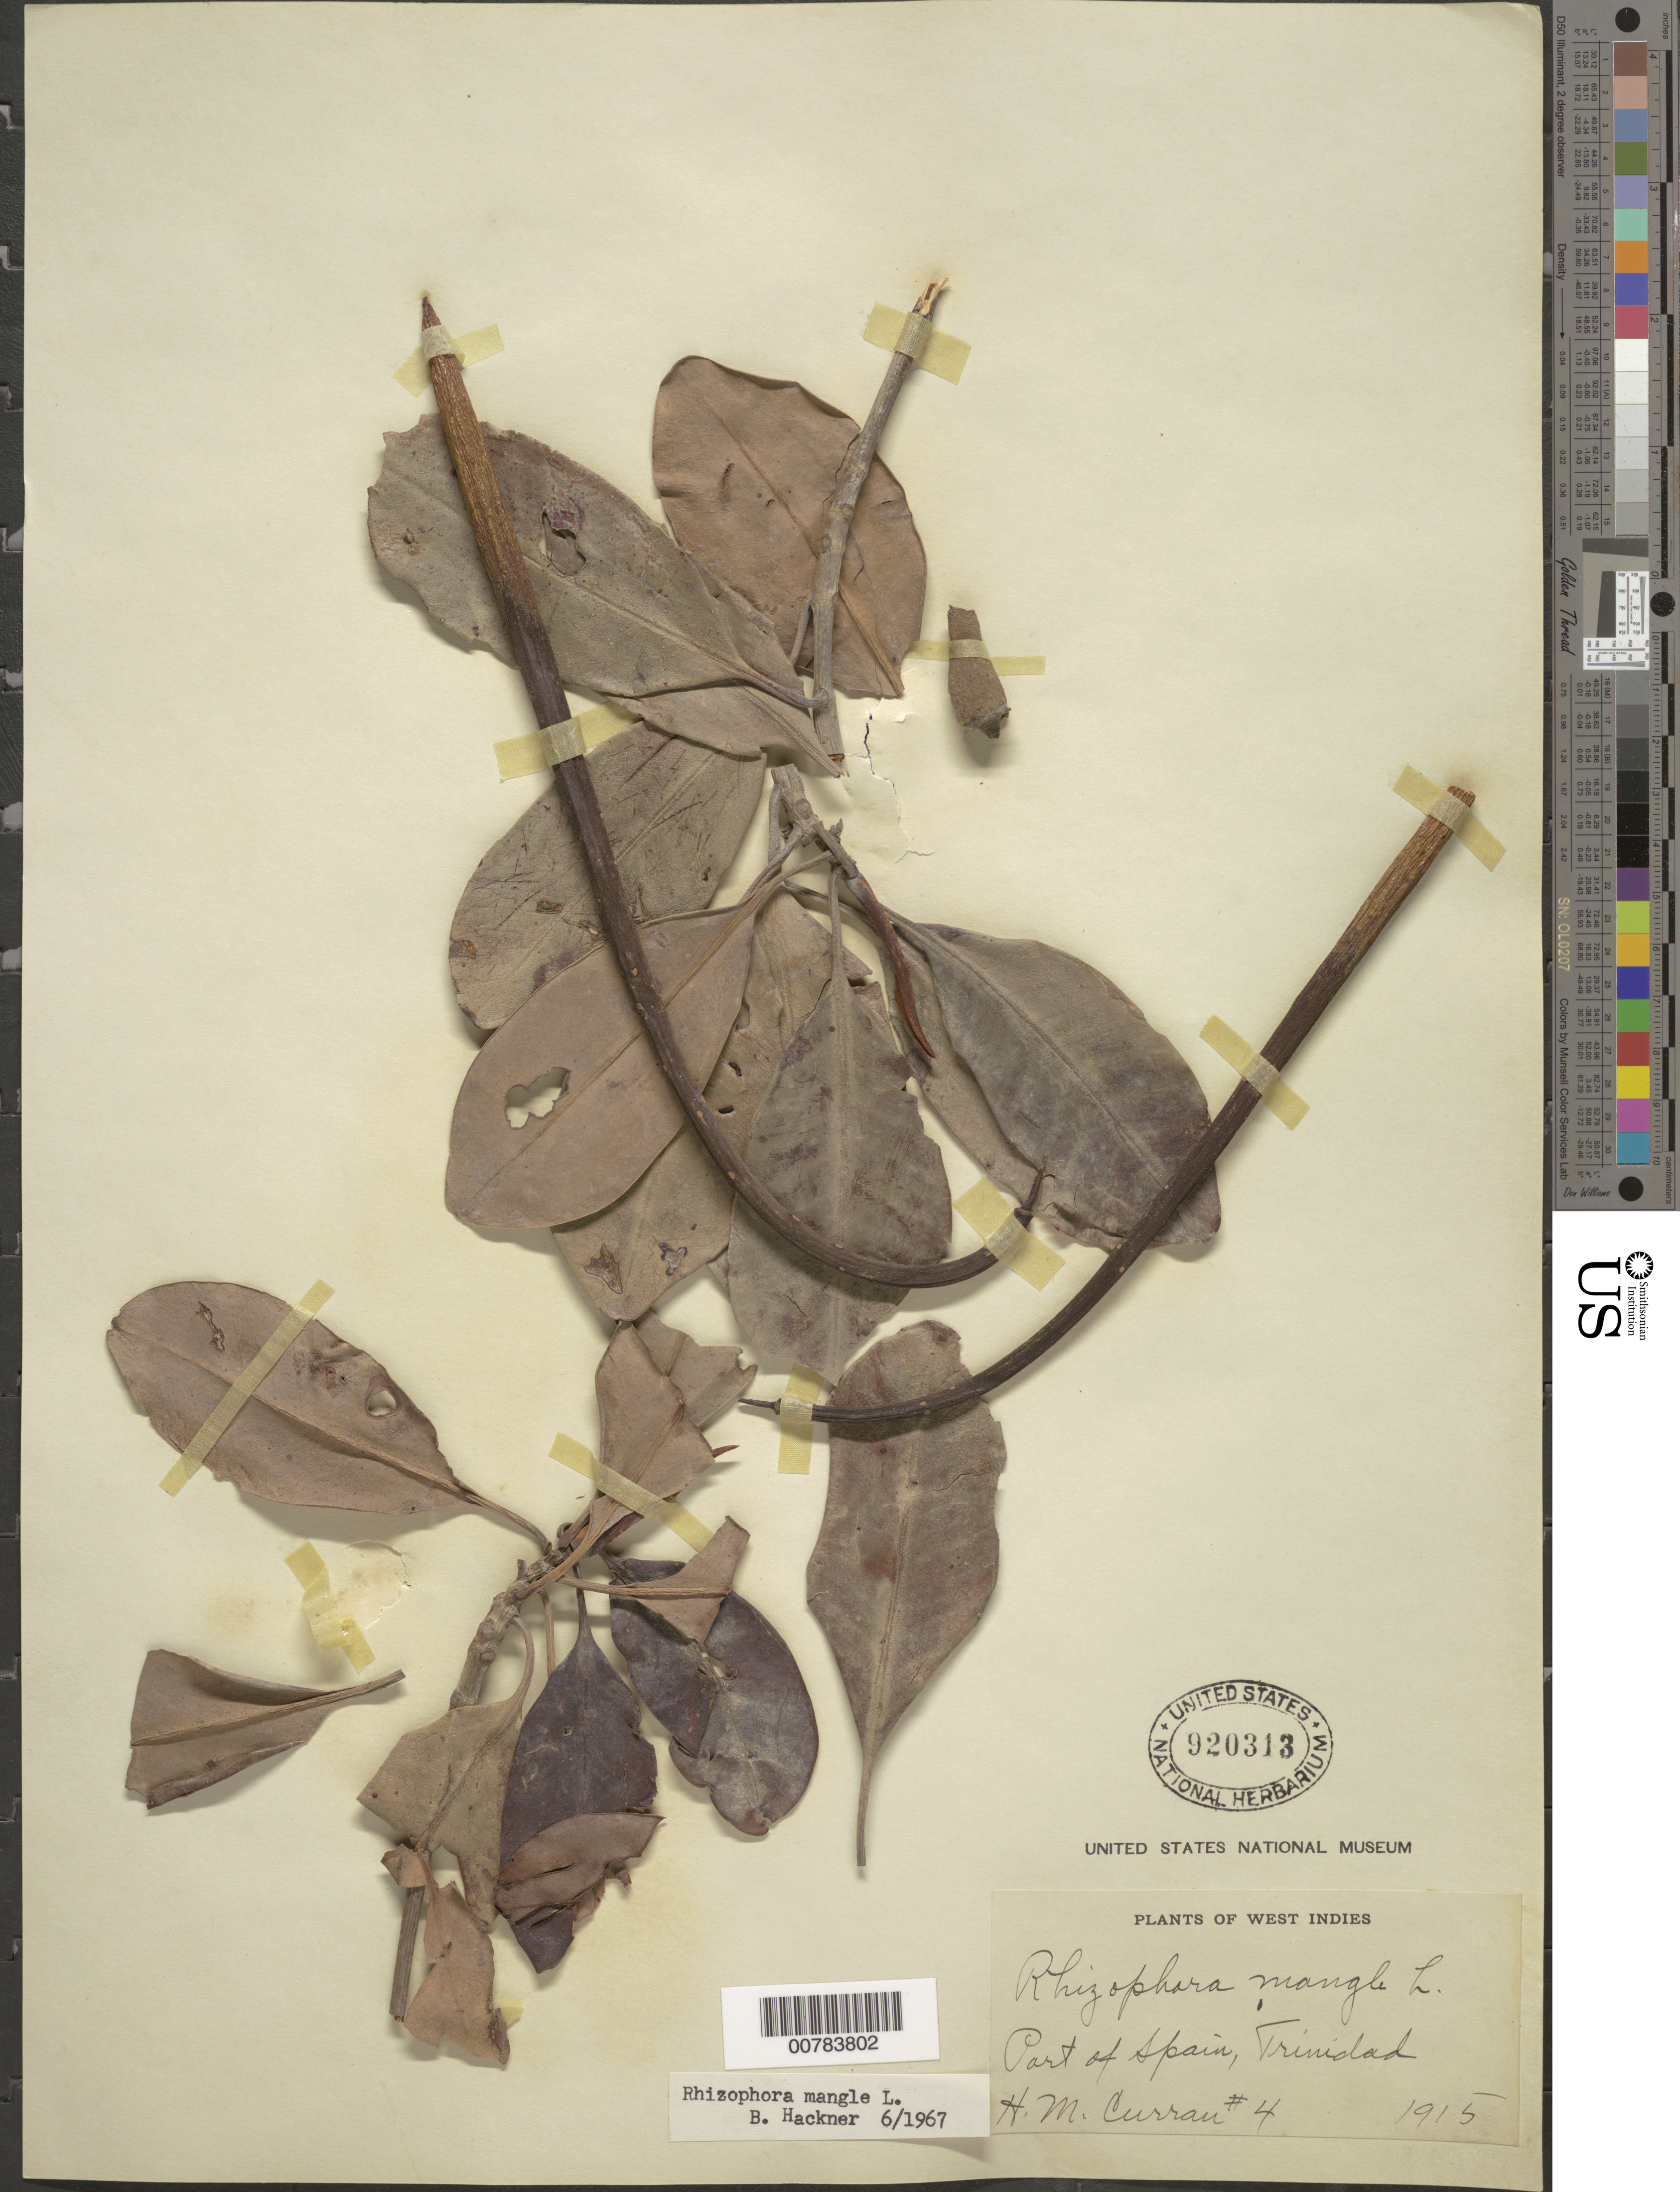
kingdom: Plantae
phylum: Tracheophyta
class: Magnoliopsida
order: Malpighiales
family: Rhizophoraceae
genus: Rhizophora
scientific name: Rhizophora mangle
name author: L.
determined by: Hackner, B.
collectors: H. M. Curran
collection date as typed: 1915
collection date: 1915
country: Trinidad and Tobago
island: Trinidad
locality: Port of Spain.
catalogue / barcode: US 920313